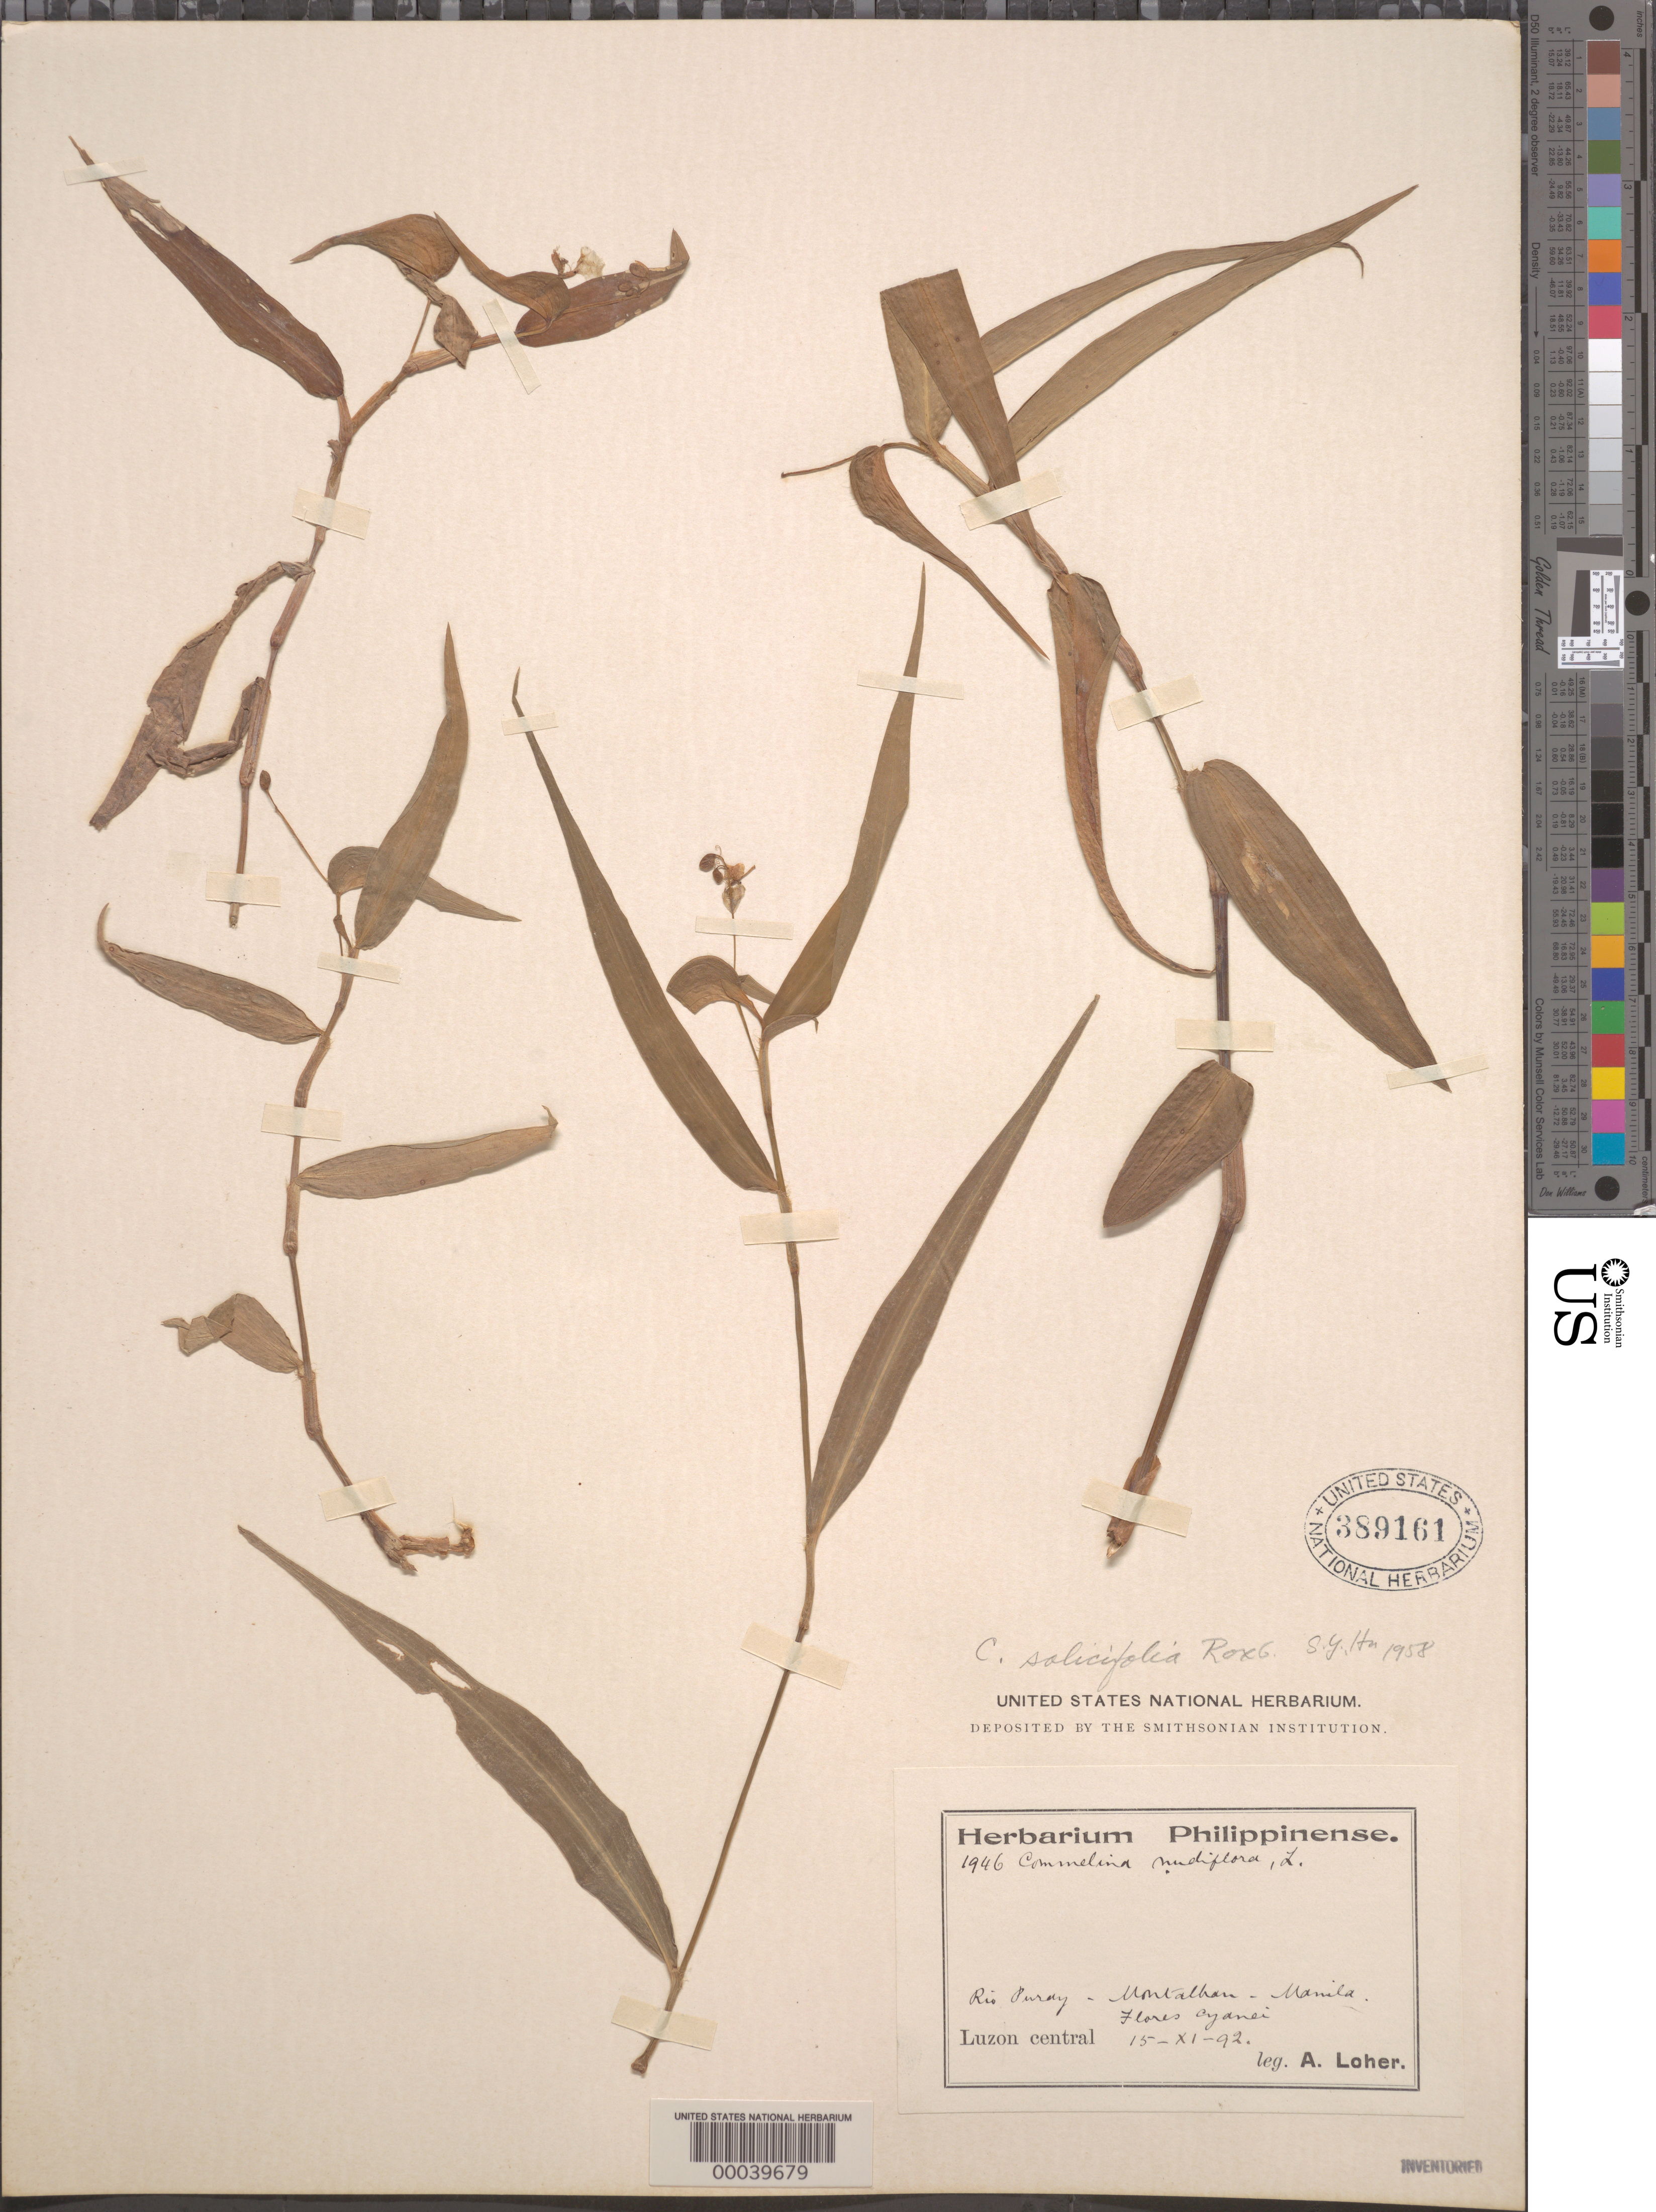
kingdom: Plantae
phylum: Tracheophyta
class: Liliopsida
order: Commelinales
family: Commelinaceae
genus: Commelina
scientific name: Commelina diffusa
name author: Burm. f.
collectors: A. Loher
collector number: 1946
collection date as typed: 15 Nov 1892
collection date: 1892-11-15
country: Philippines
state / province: National Capital Region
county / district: Manila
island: Luzon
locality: Rio puray; montalban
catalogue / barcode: US 389161